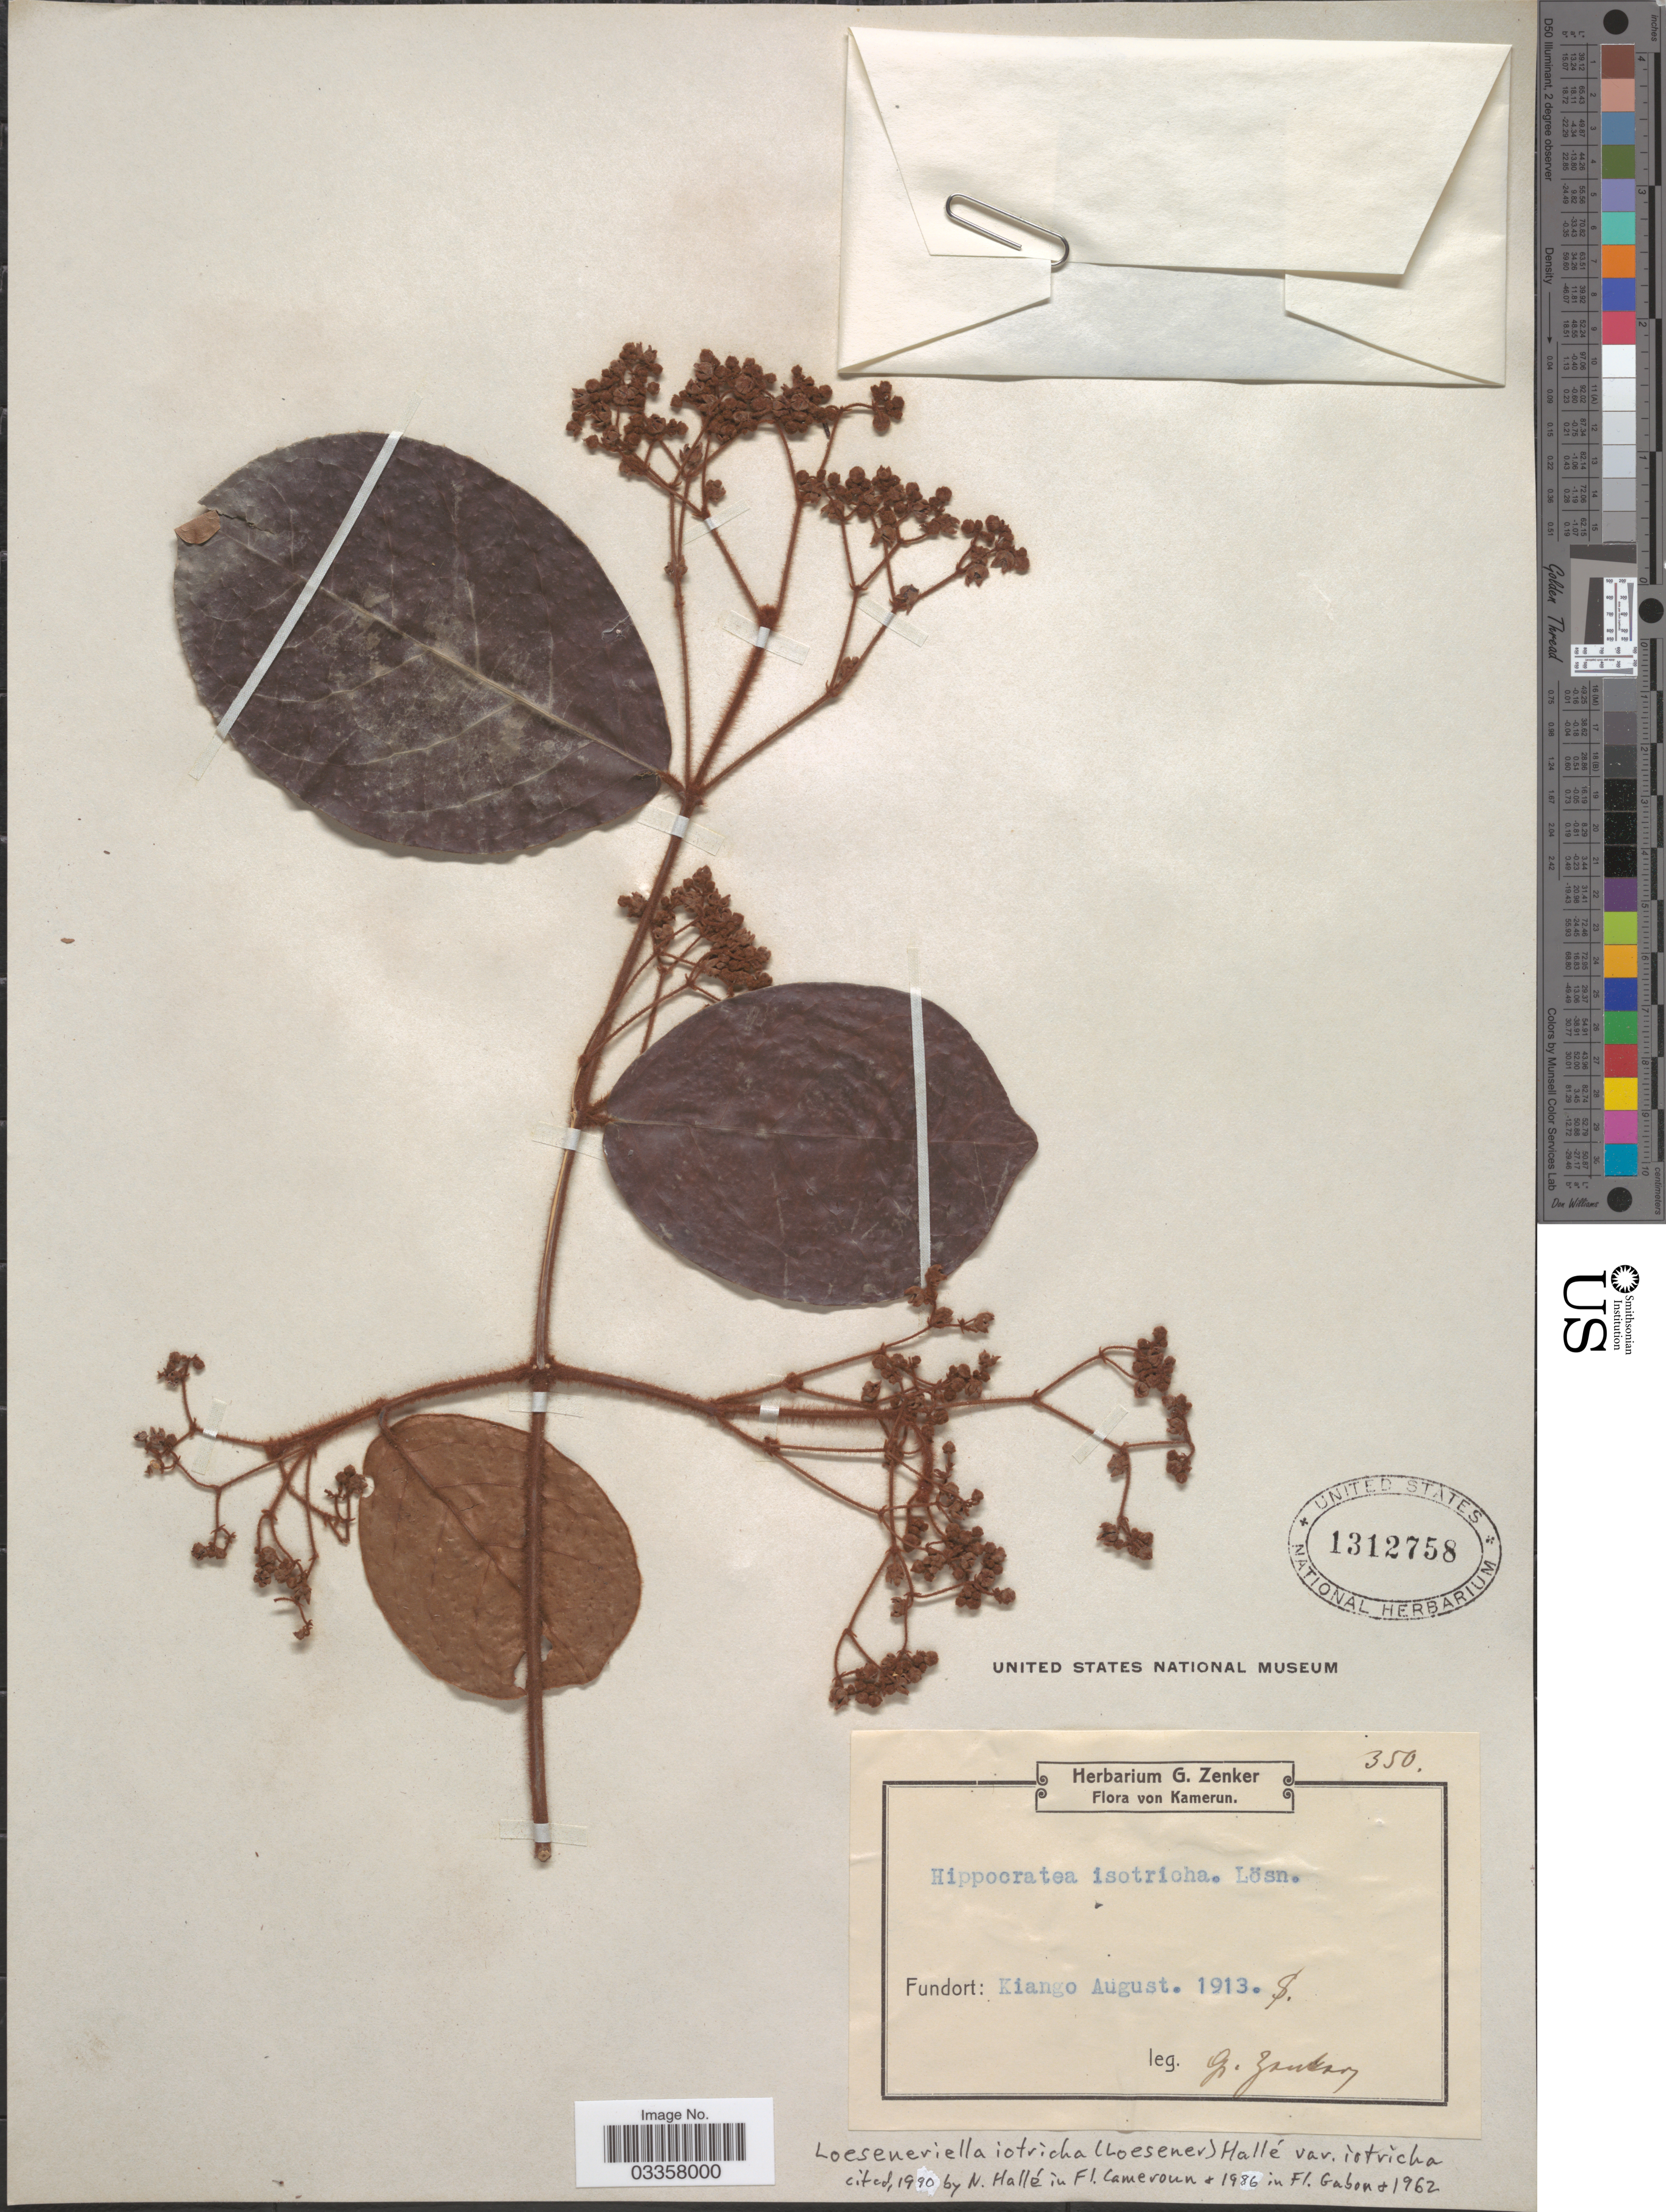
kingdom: Plantae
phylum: Tracheophyta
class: Magnoliopsida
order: Celastrales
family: Celastraceae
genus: Loeseneriella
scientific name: Loeseneriella iotricha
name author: N. Hallé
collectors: G. A. Zenker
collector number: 350?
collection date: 1913-08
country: Cameroon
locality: Kamerun. Kiango.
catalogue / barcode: US 1312758